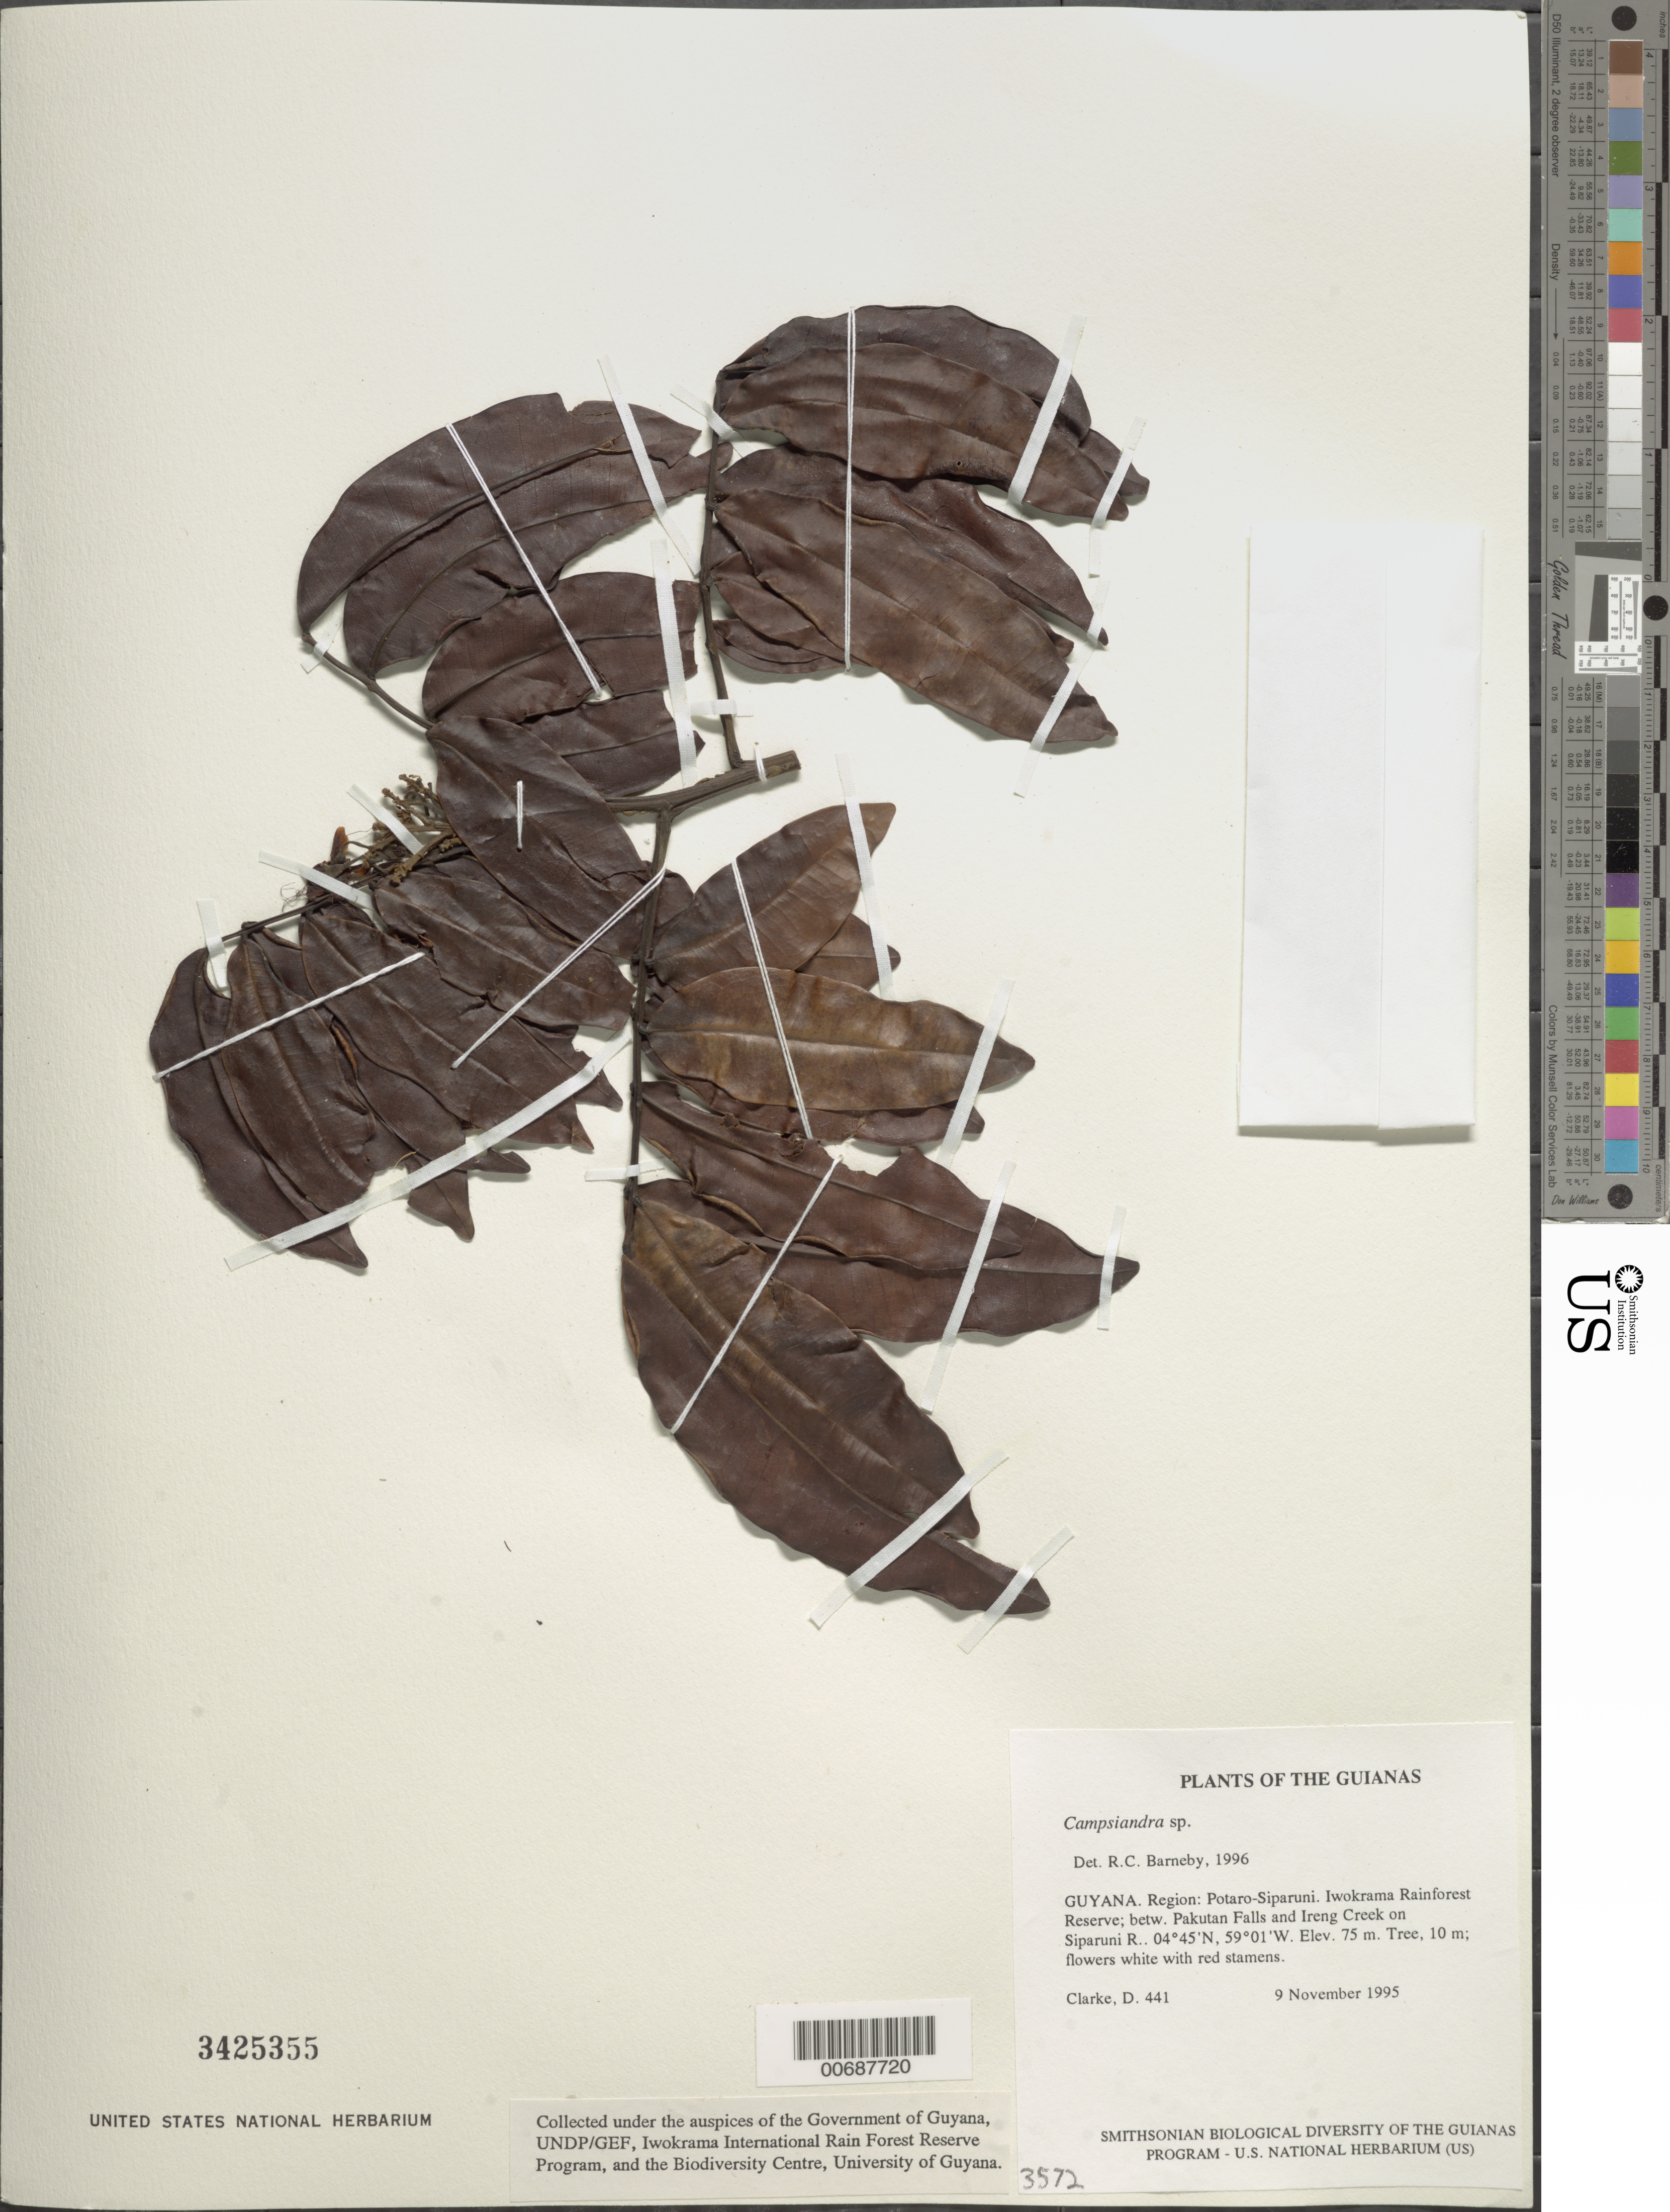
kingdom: Plantae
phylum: Tracheophyta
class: Magnoliopsida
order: Fabales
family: Fabaceae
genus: Campsiandra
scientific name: Campsiandra sp.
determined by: Barneby, Rupert C., (NY)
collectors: H. D. Clarke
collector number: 441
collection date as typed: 9 November 1995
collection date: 1995-11-09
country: Guyana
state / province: Potaro-Siparuni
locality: Iwokrama Rainforest Reserve; betw. Pakutau Falls and Ireng Creek on Siparuni R.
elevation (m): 75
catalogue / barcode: US 3425355